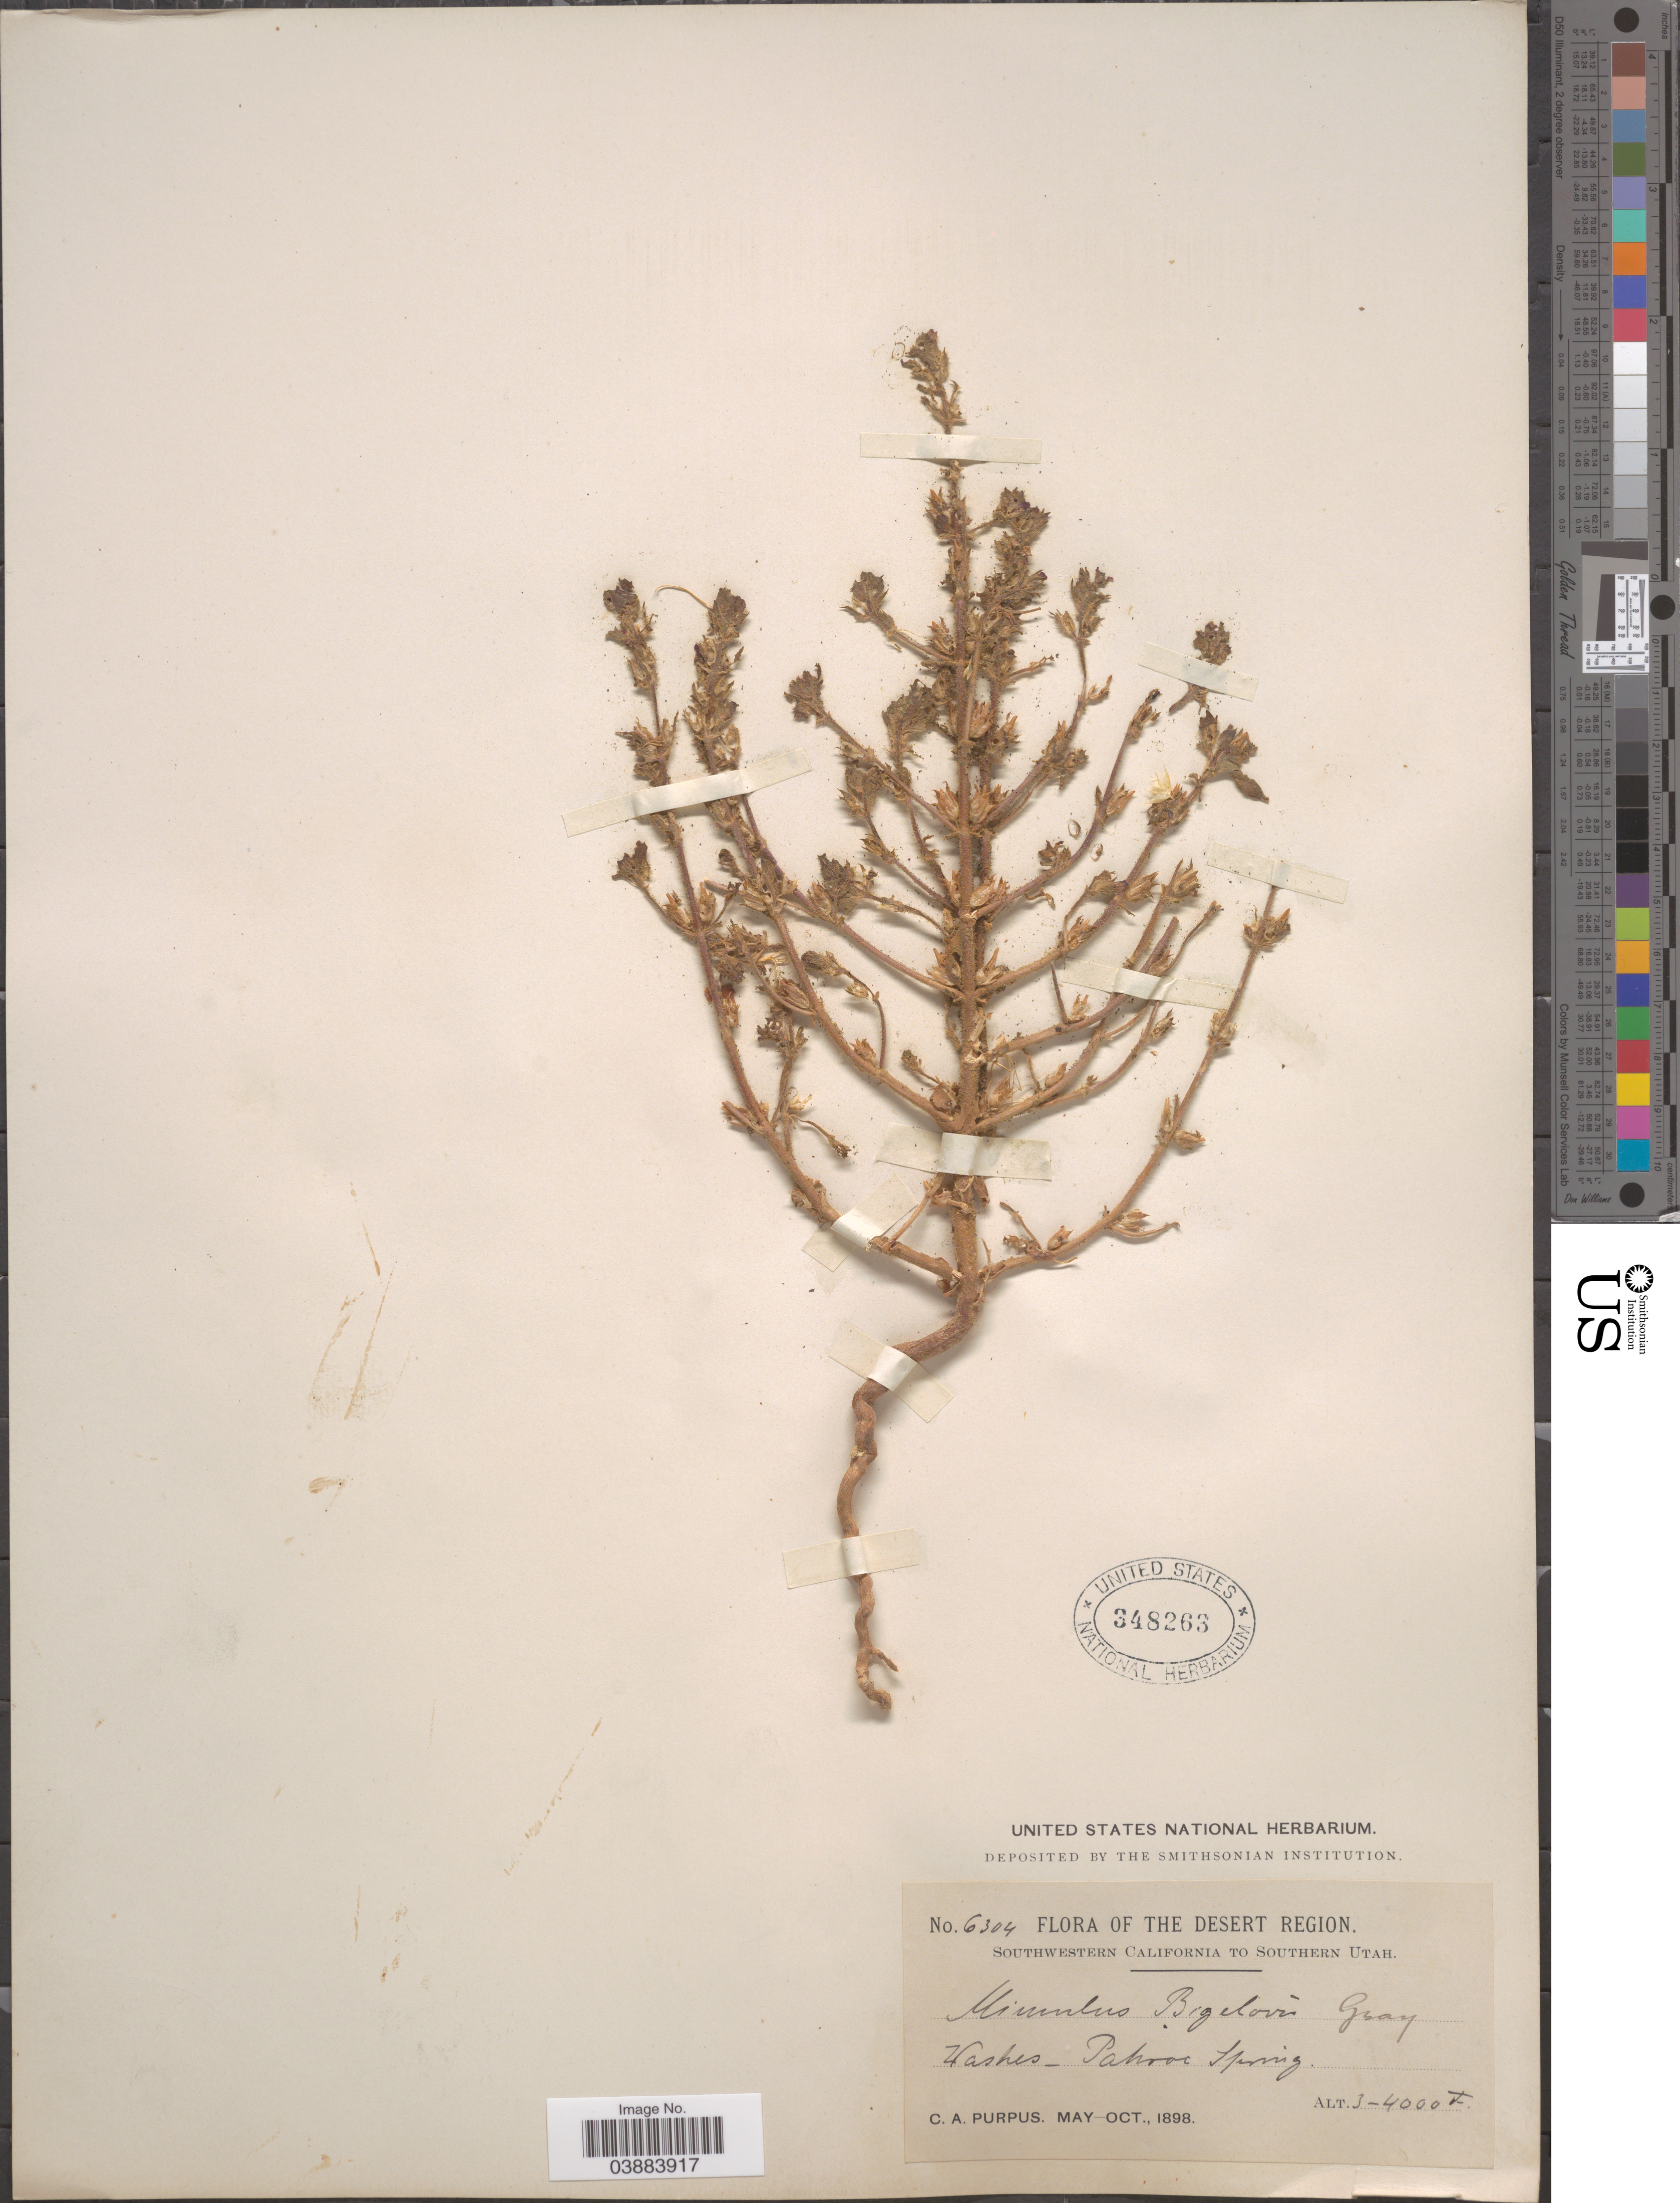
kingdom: Plantae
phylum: Tracheophyta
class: Magnoliopsida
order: Lamiales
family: Phrymaceae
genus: Eunanus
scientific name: Eunanus bigelovii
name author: A. Gray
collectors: C. A. Purpus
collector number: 6304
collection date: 1898-05/1898-10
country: United States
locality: The Desert Region. Southwestern California to Southern Utah. Washes- Pahooc Spring.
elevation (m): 914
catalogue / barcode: US 348263